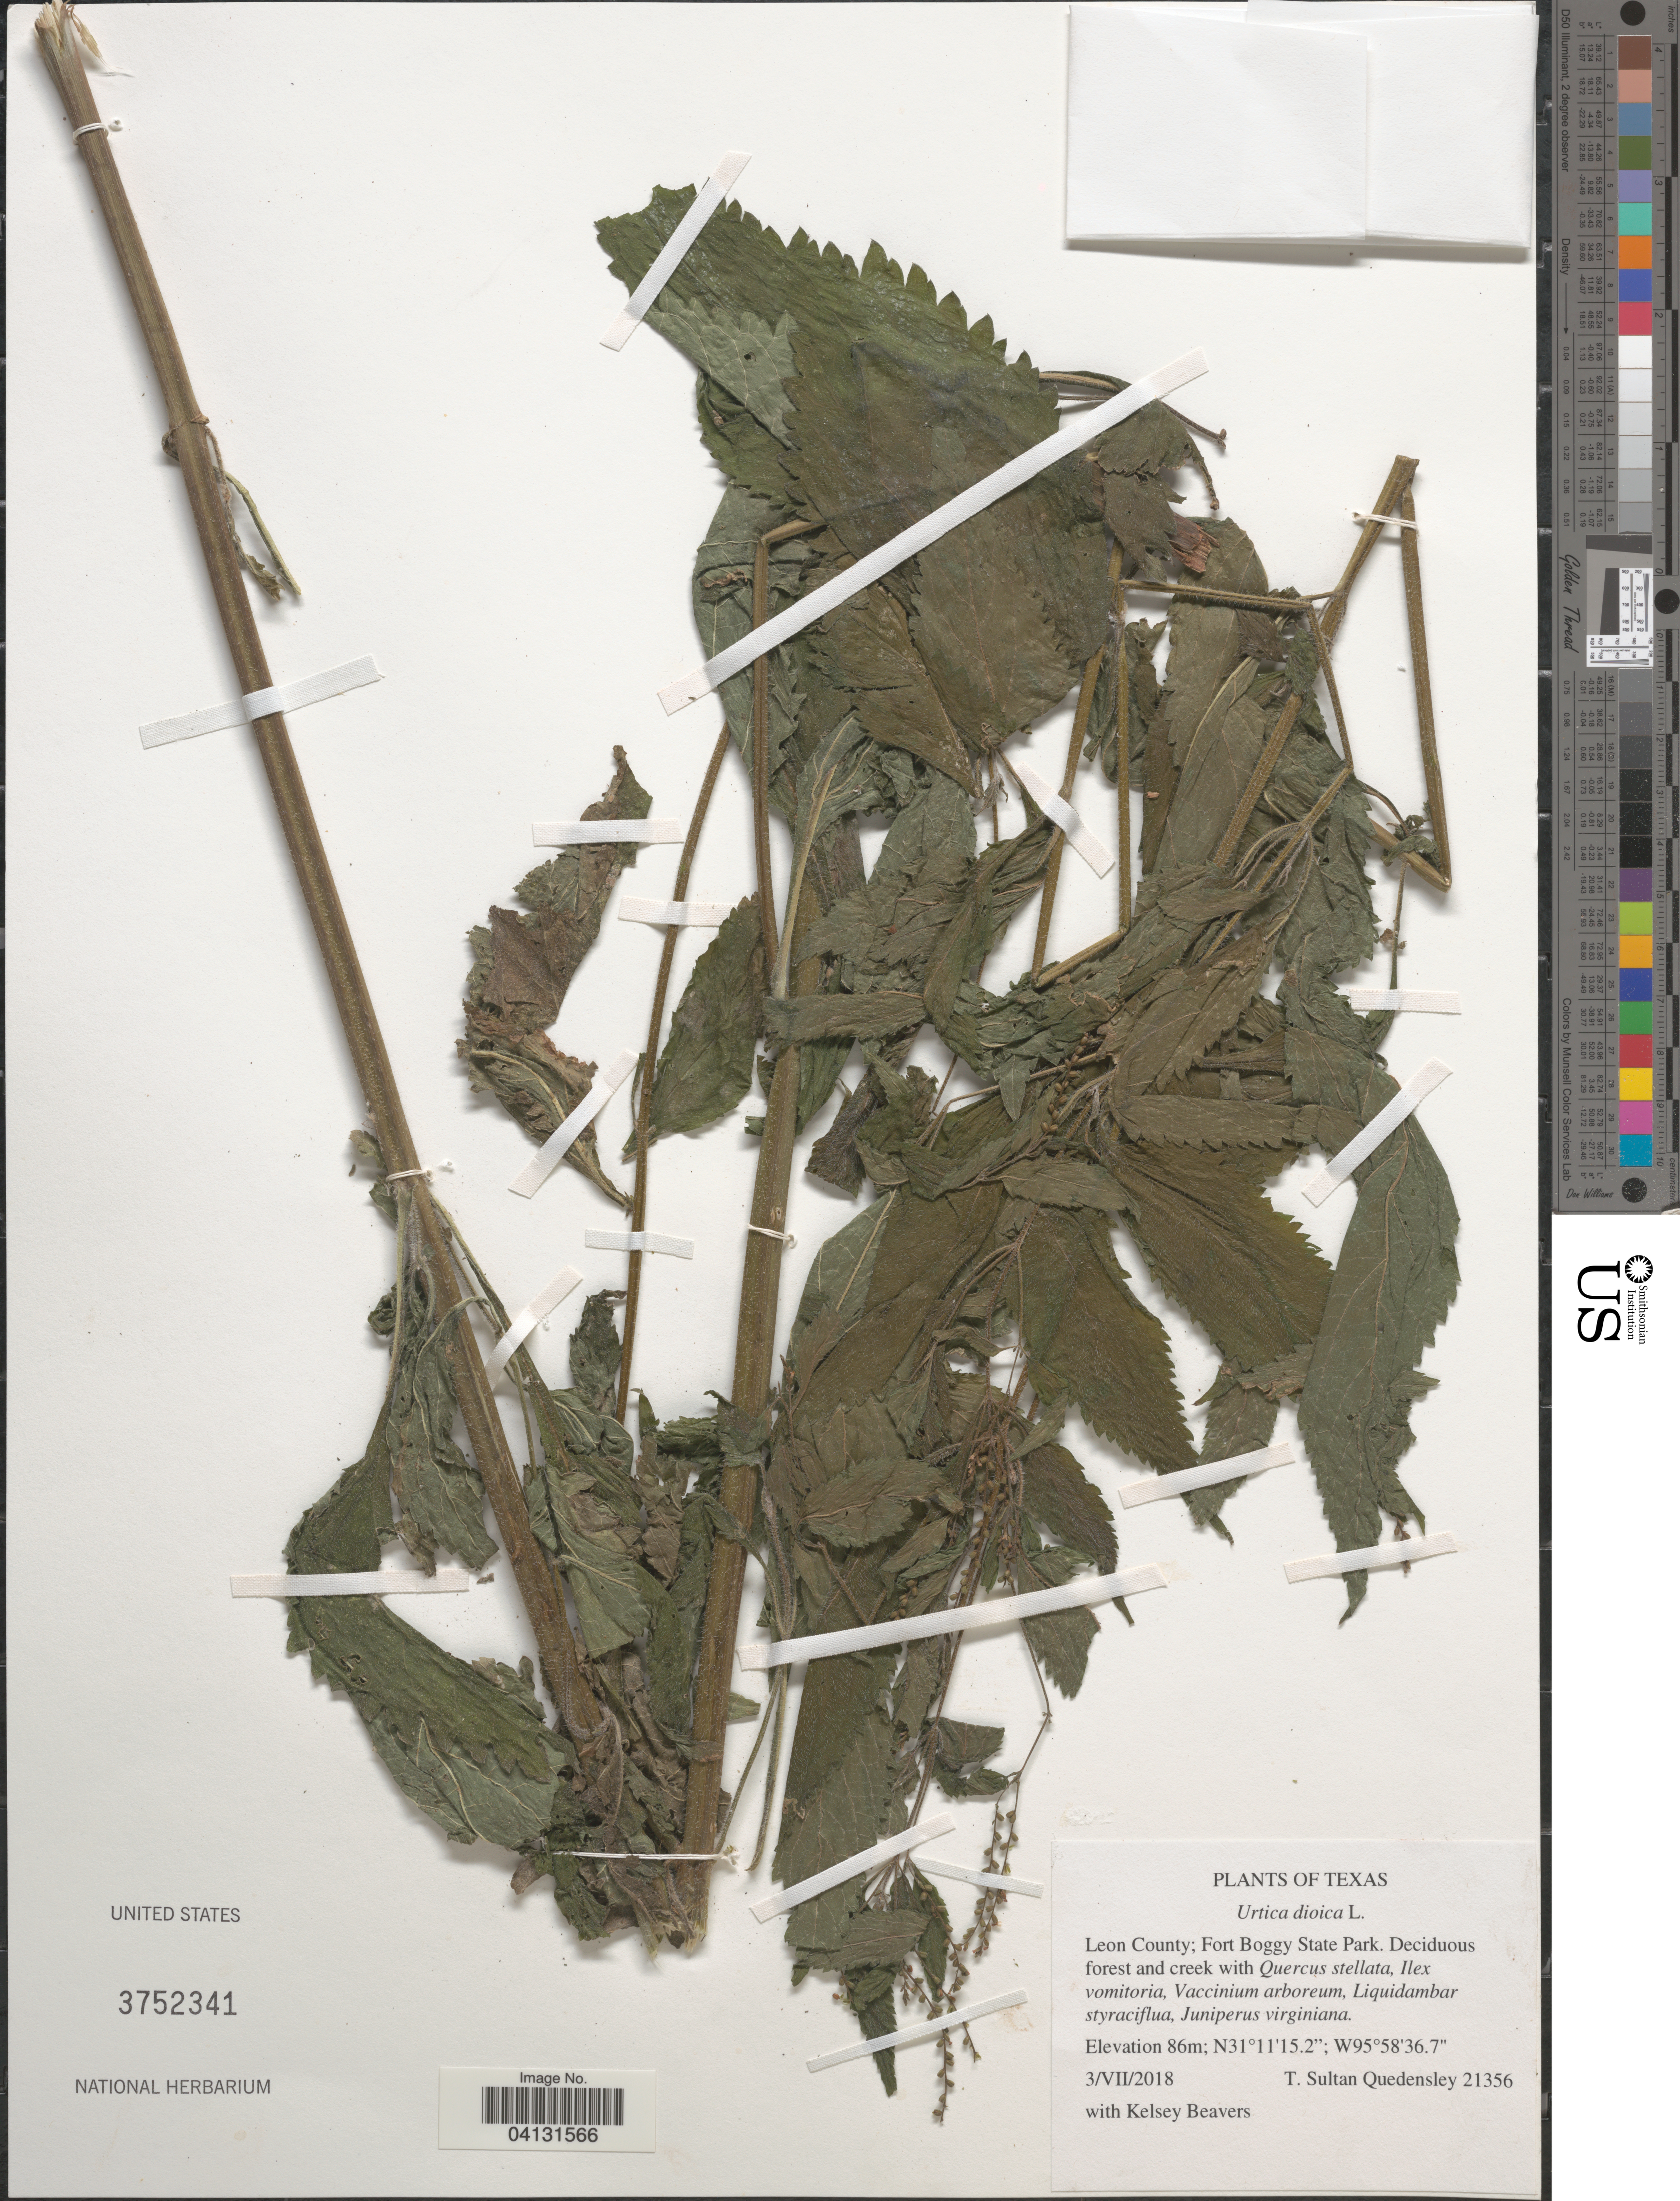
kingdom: Plantae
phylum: Tracheophyta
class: Magnoliopsida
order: Rosales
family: Urticaceae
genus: Urtica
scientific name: Urtica dioica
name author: L.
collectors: T. S. Quedensley & K. Beavers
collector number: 21356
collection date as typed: Transcribed d/m/y: 3/7/2018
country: United States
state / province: Texas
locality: Leon County; Fort Boggy State Park.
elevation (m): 86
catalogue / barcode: US 3752341